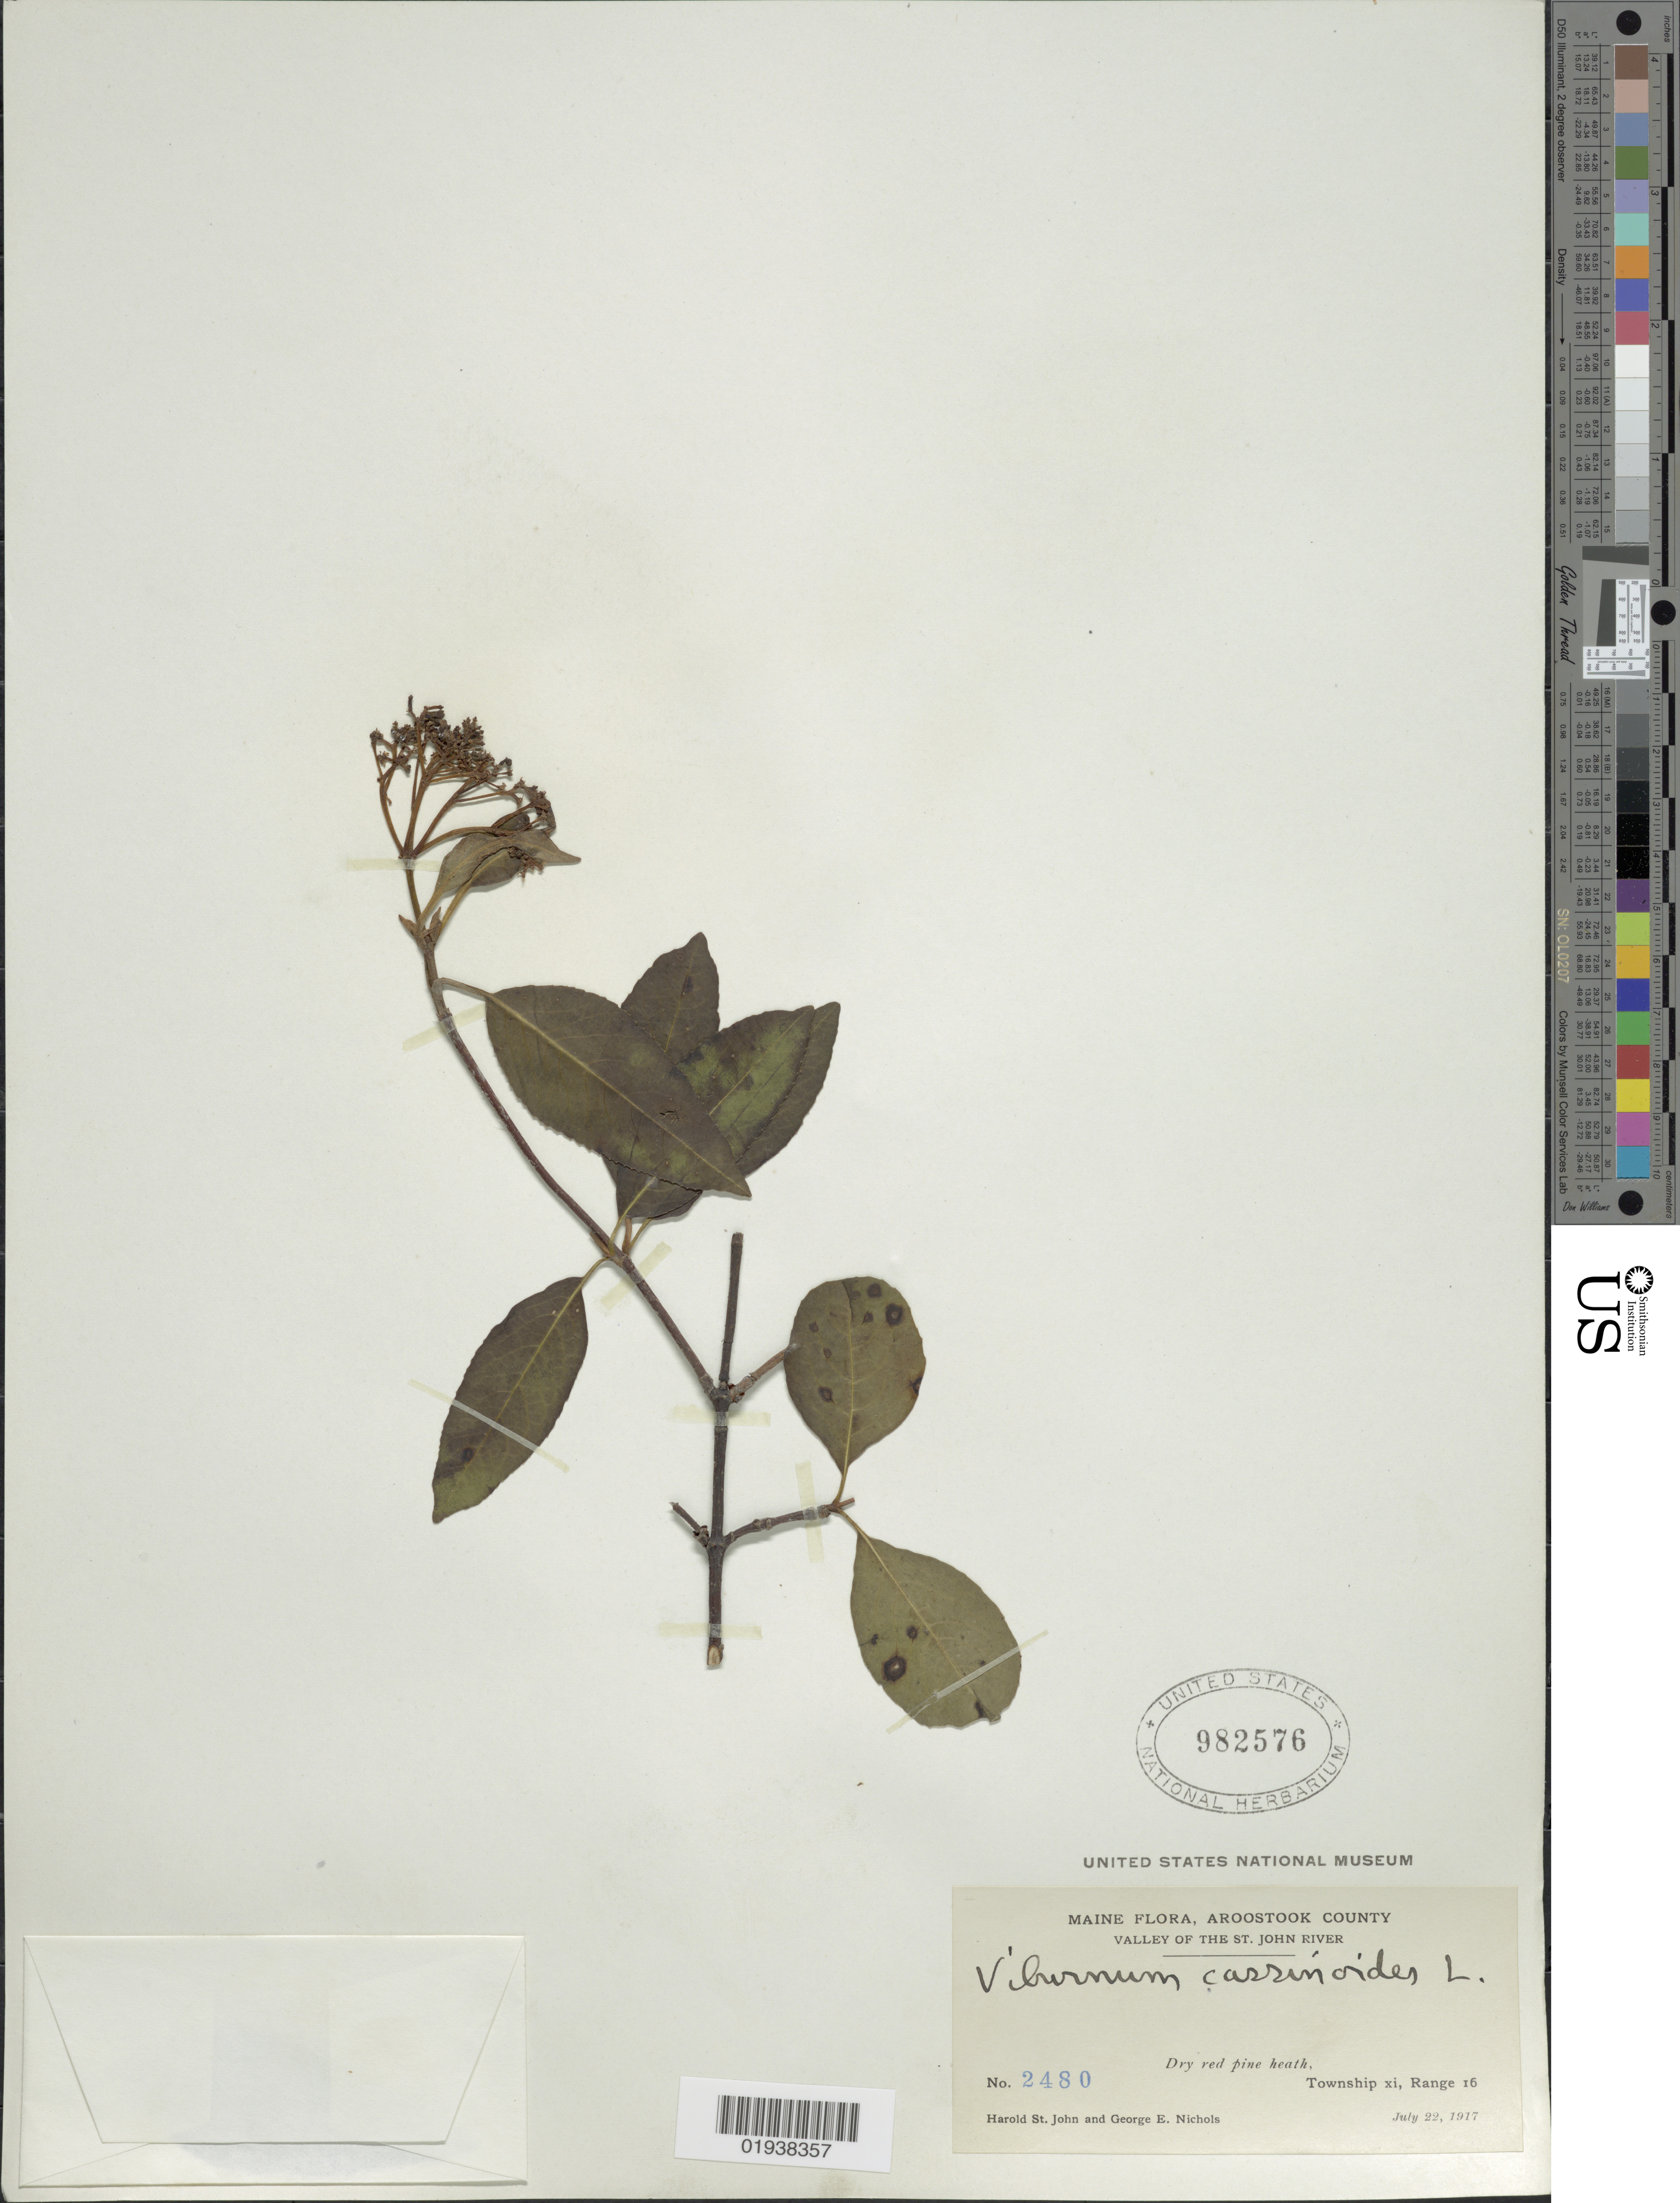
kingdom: Plantae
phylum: Tracheophyta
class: Magnoliopsida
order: Dipsacales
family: Viburnaceae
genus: Viburnum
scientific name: Viburnum cassinoides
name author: L.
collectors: H. St. John & G. E. Nichols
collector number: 2480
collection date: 1917-07-22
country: United States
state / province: Maine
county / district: Aroostook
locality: Valley of the St. John River. Township xi, Range I6.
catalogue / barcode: US 982576